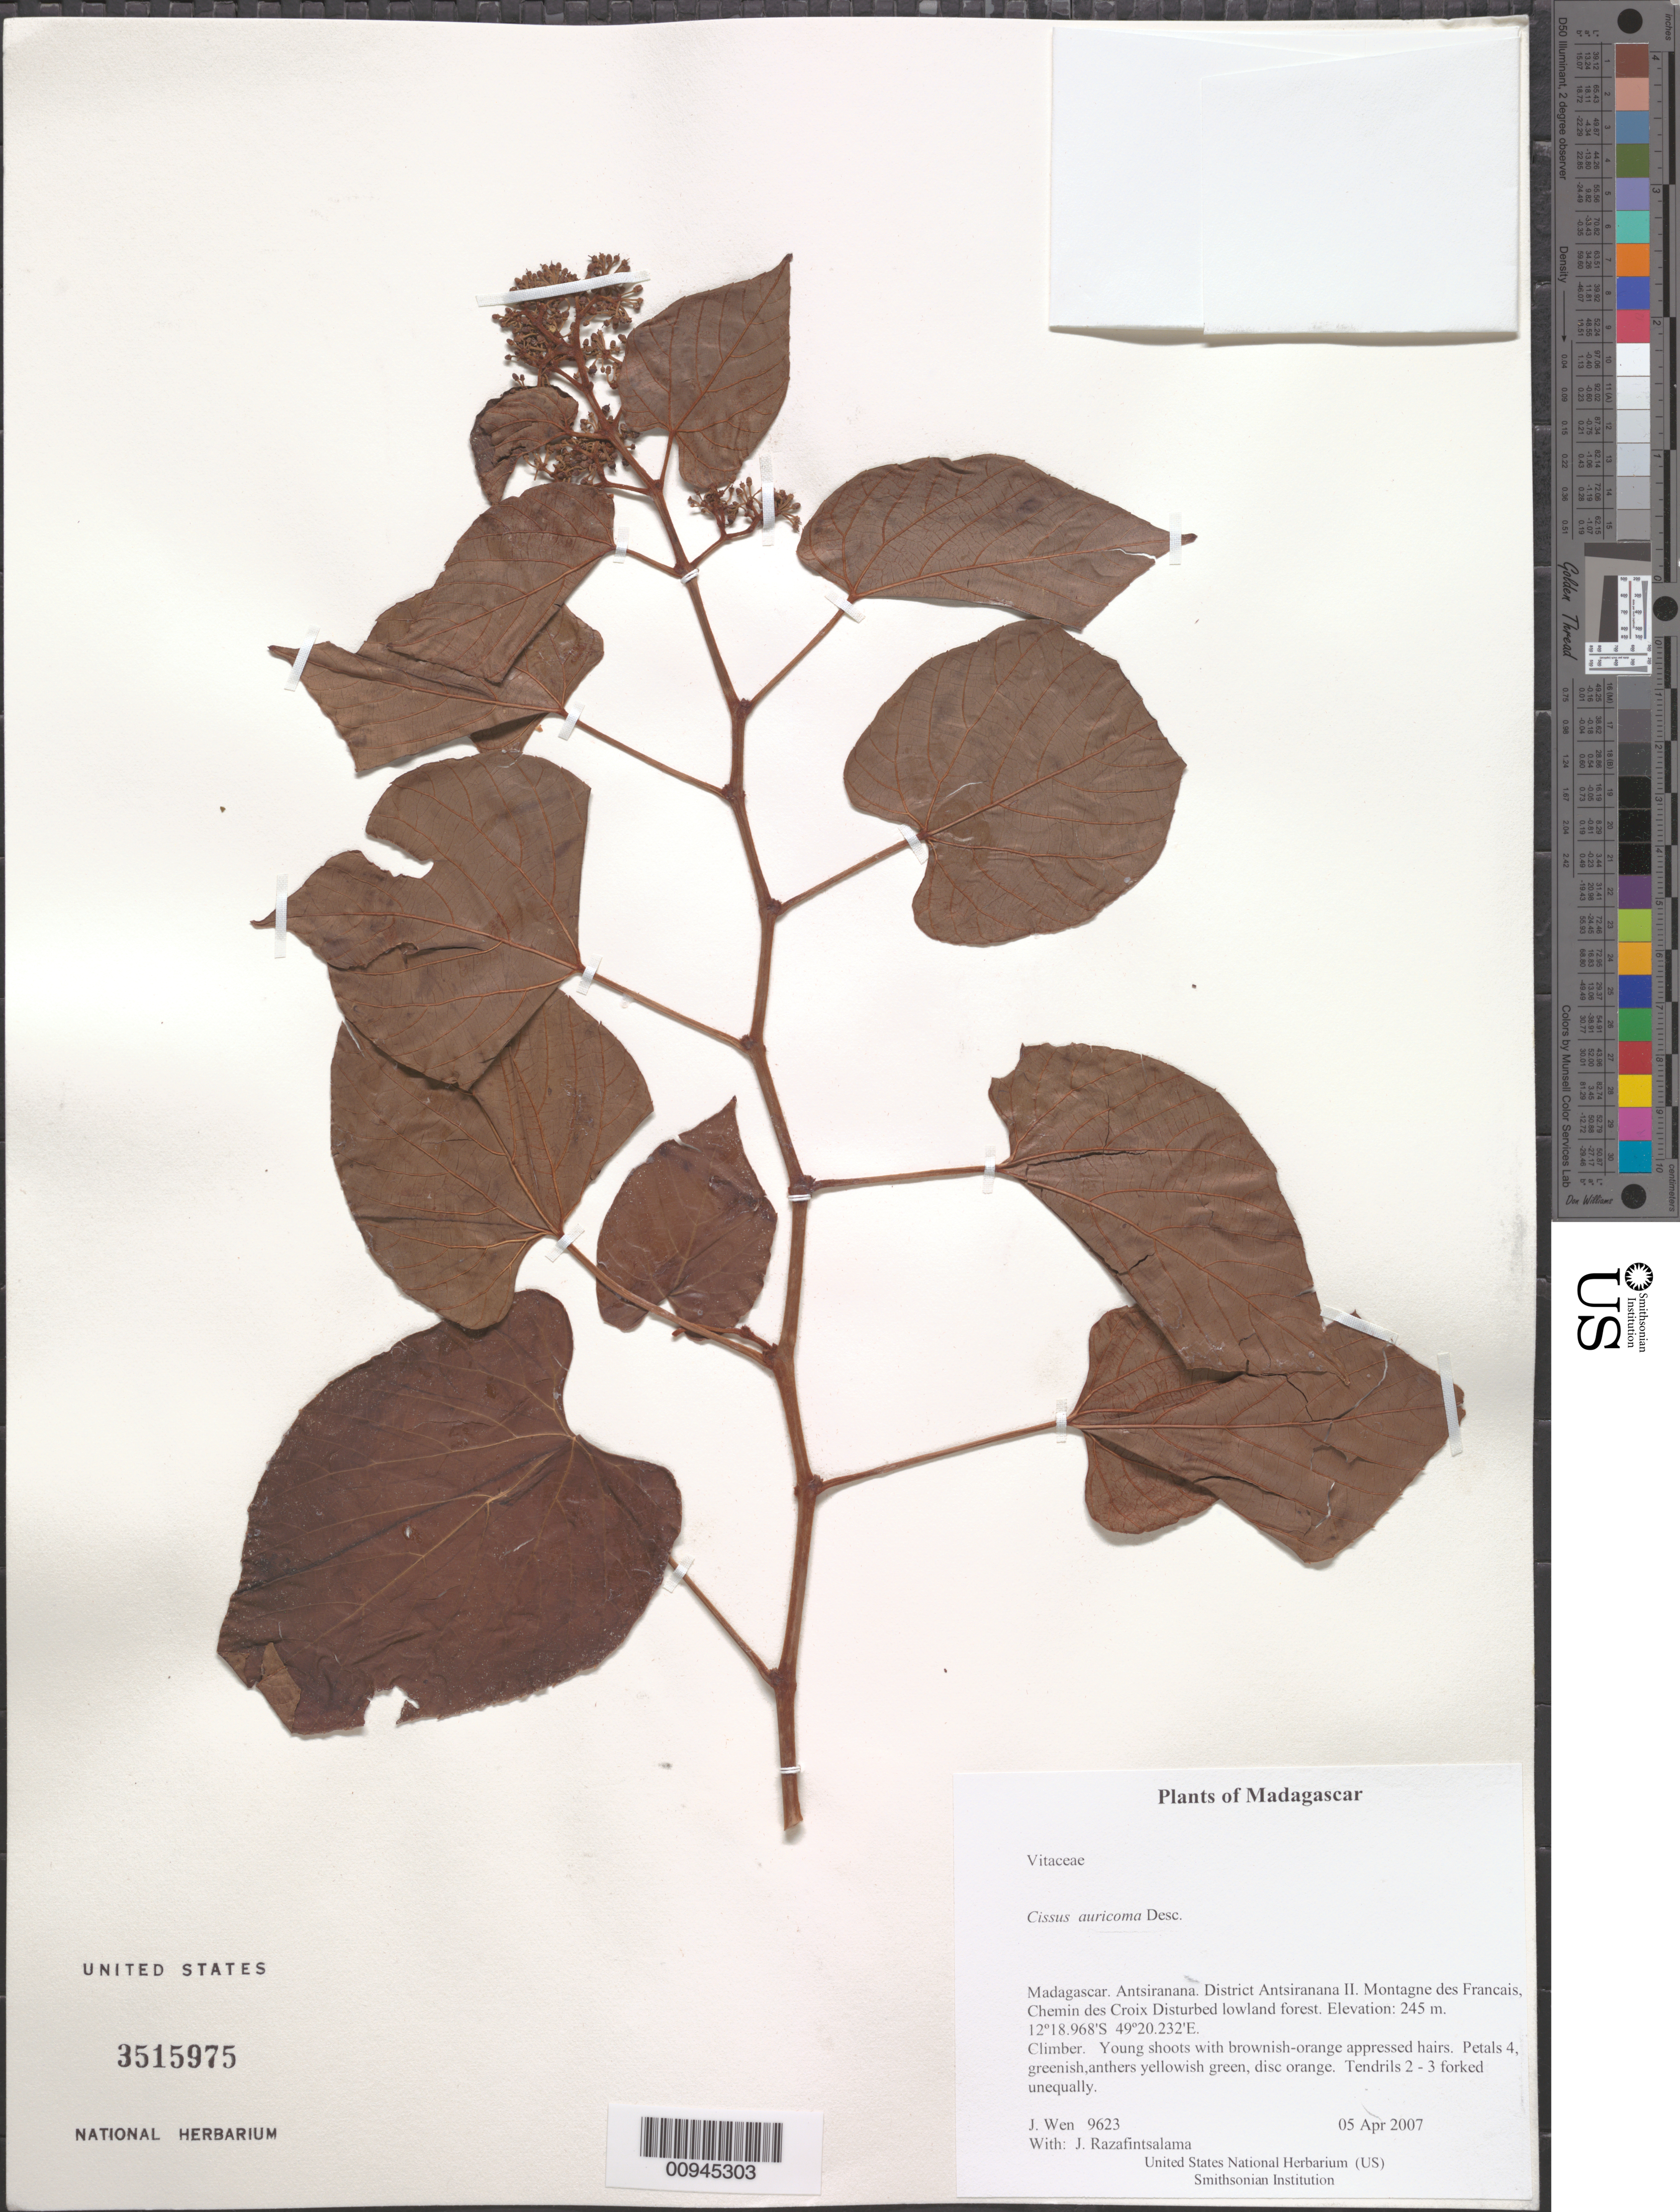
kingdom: Plantae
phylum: Tracheophyta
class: Magnoliopsida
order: Vitales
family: Vitaceae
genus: Cissus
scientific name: Cissus auricoma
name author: Desc.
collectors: J. Wen & J. Razafintsalama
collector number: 9623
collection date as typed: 05 Apr 2007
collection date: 2007-04-05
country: Madagascar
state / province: Diana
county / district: Antsiranana II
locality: District Antsiranana II. Montagne des Francais, Chemin des Croix Disturbed lowland forest.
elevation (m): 245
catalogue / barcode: US 3515975